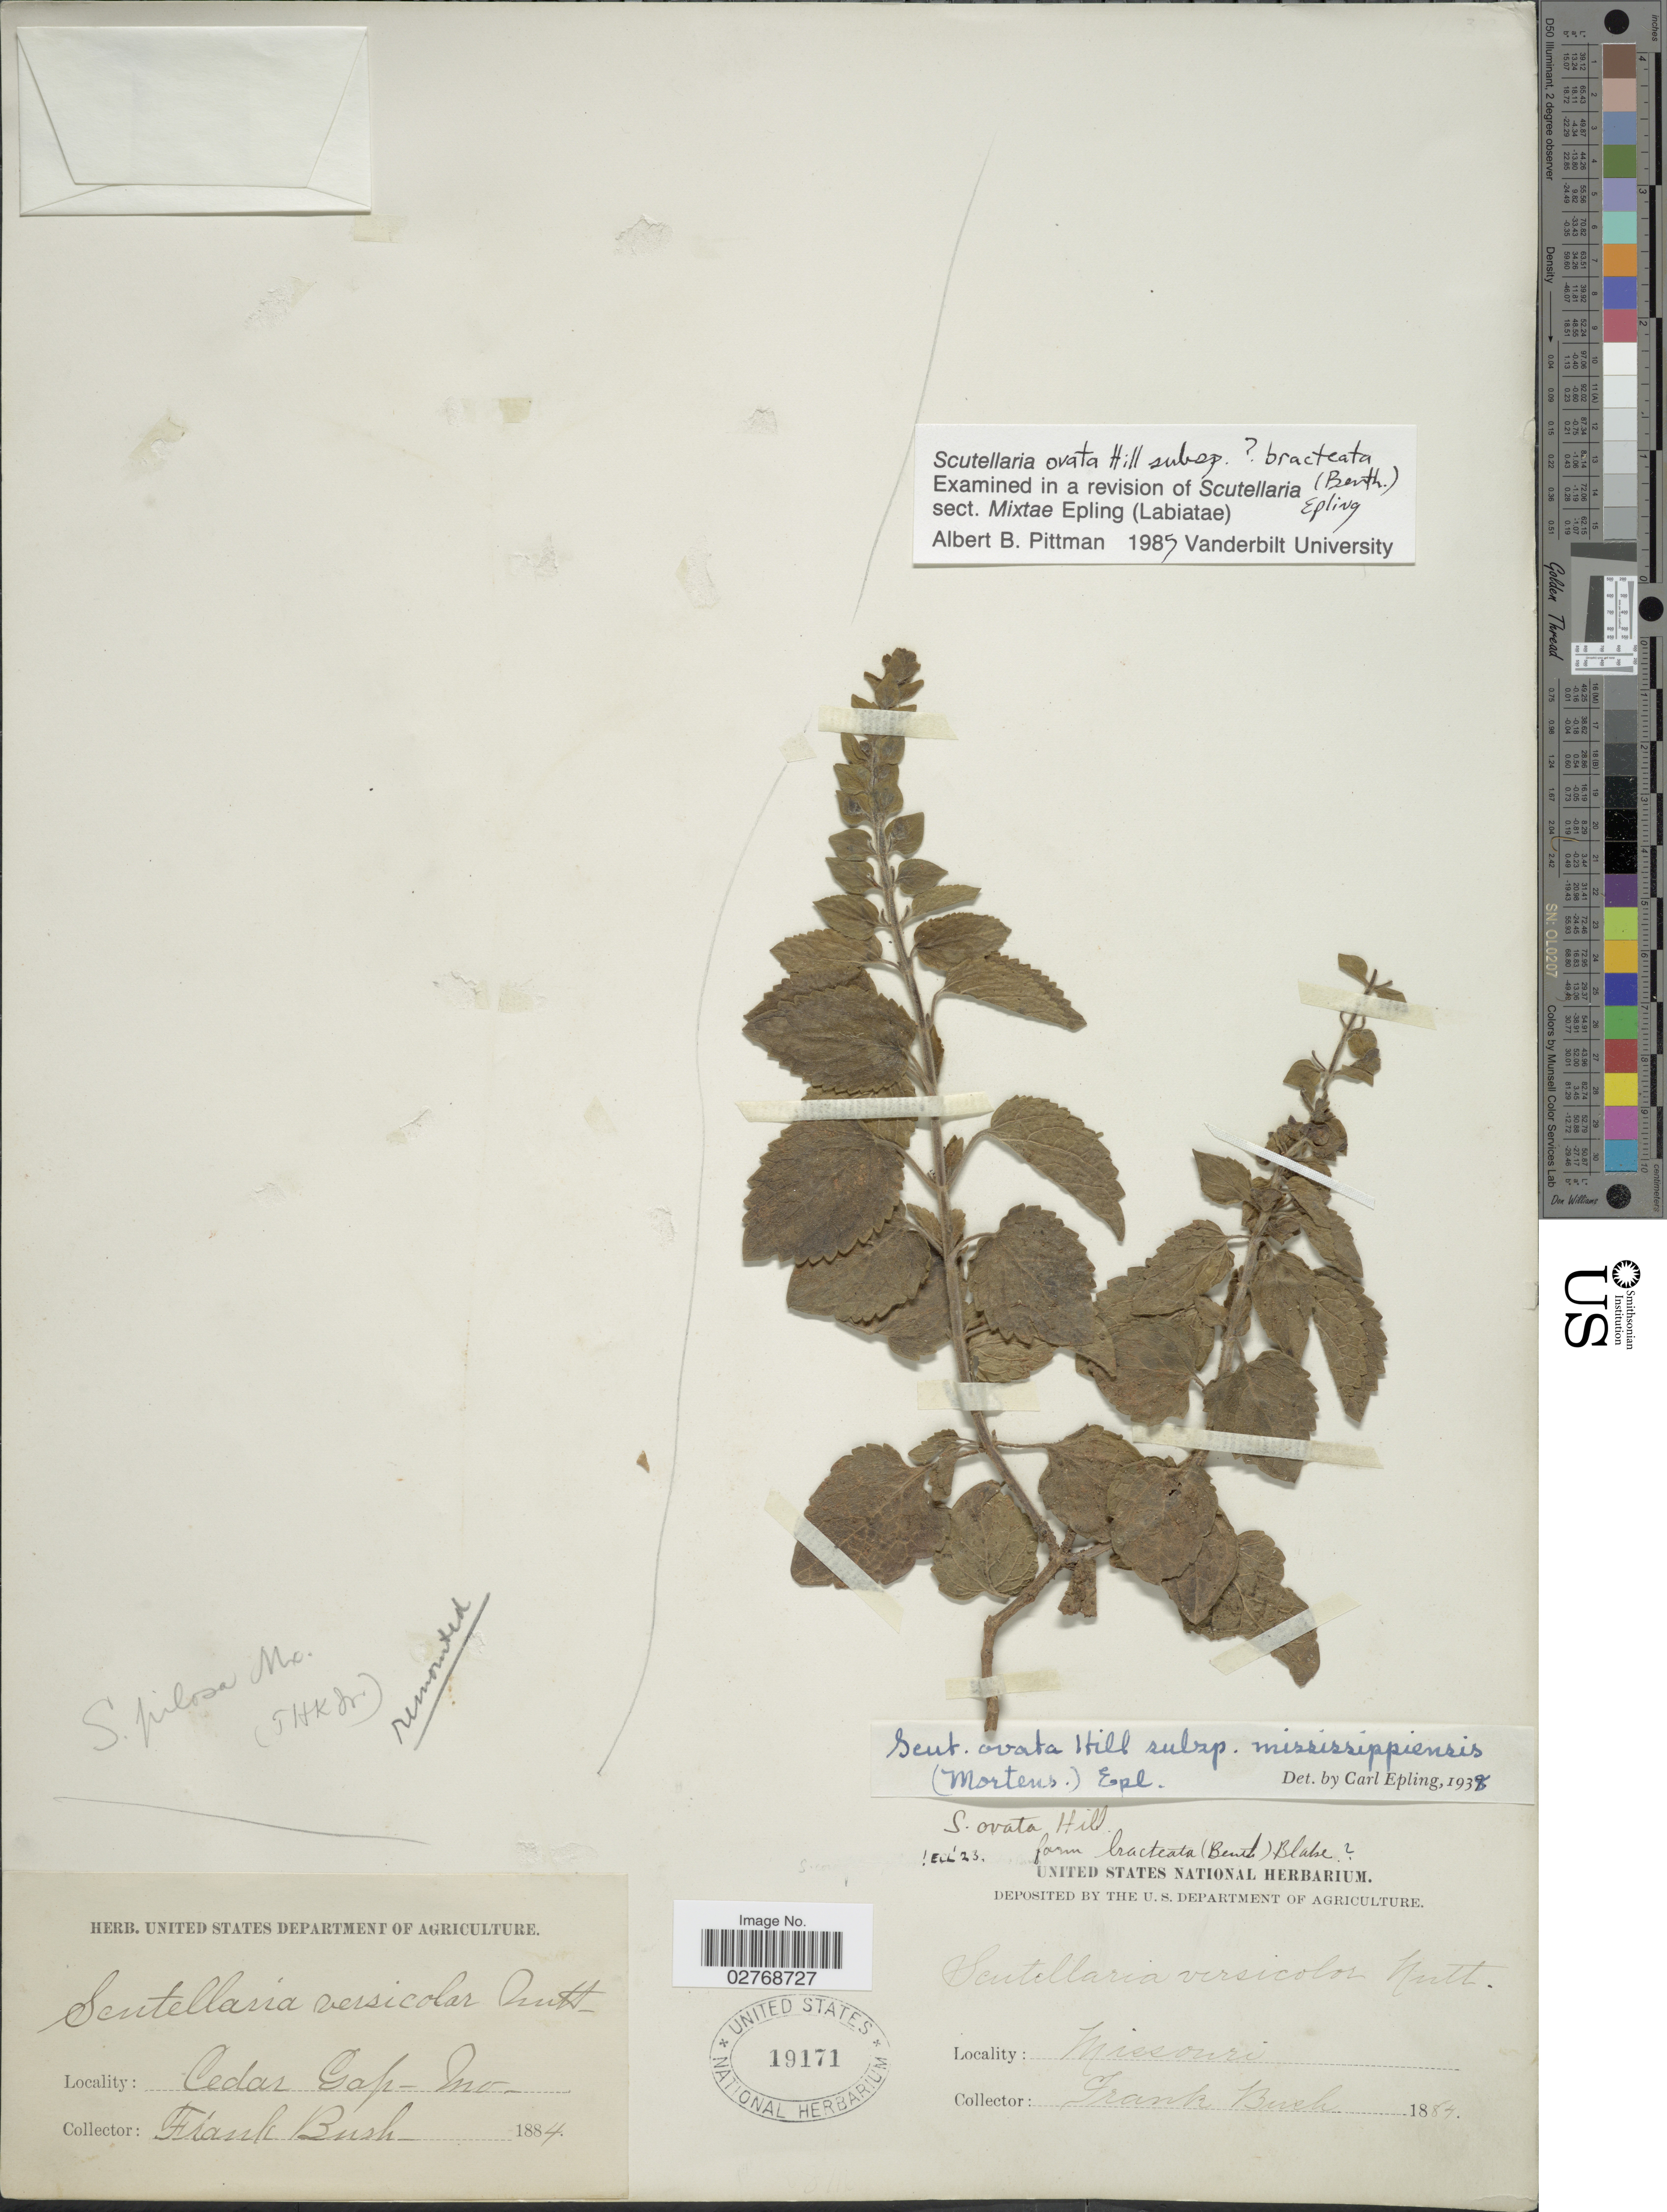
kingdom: Plantae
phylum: Tracheophyta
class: Magnoliopsida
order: Lamiales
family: Lamiaceae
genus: Scutellaria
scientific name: Scutellaria ovata subsp. bracteata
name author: (Benth.) Epling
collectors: F. Bush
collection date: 1884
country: United States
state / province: Missouri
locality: Cedar Gap.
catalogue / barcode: US 19171